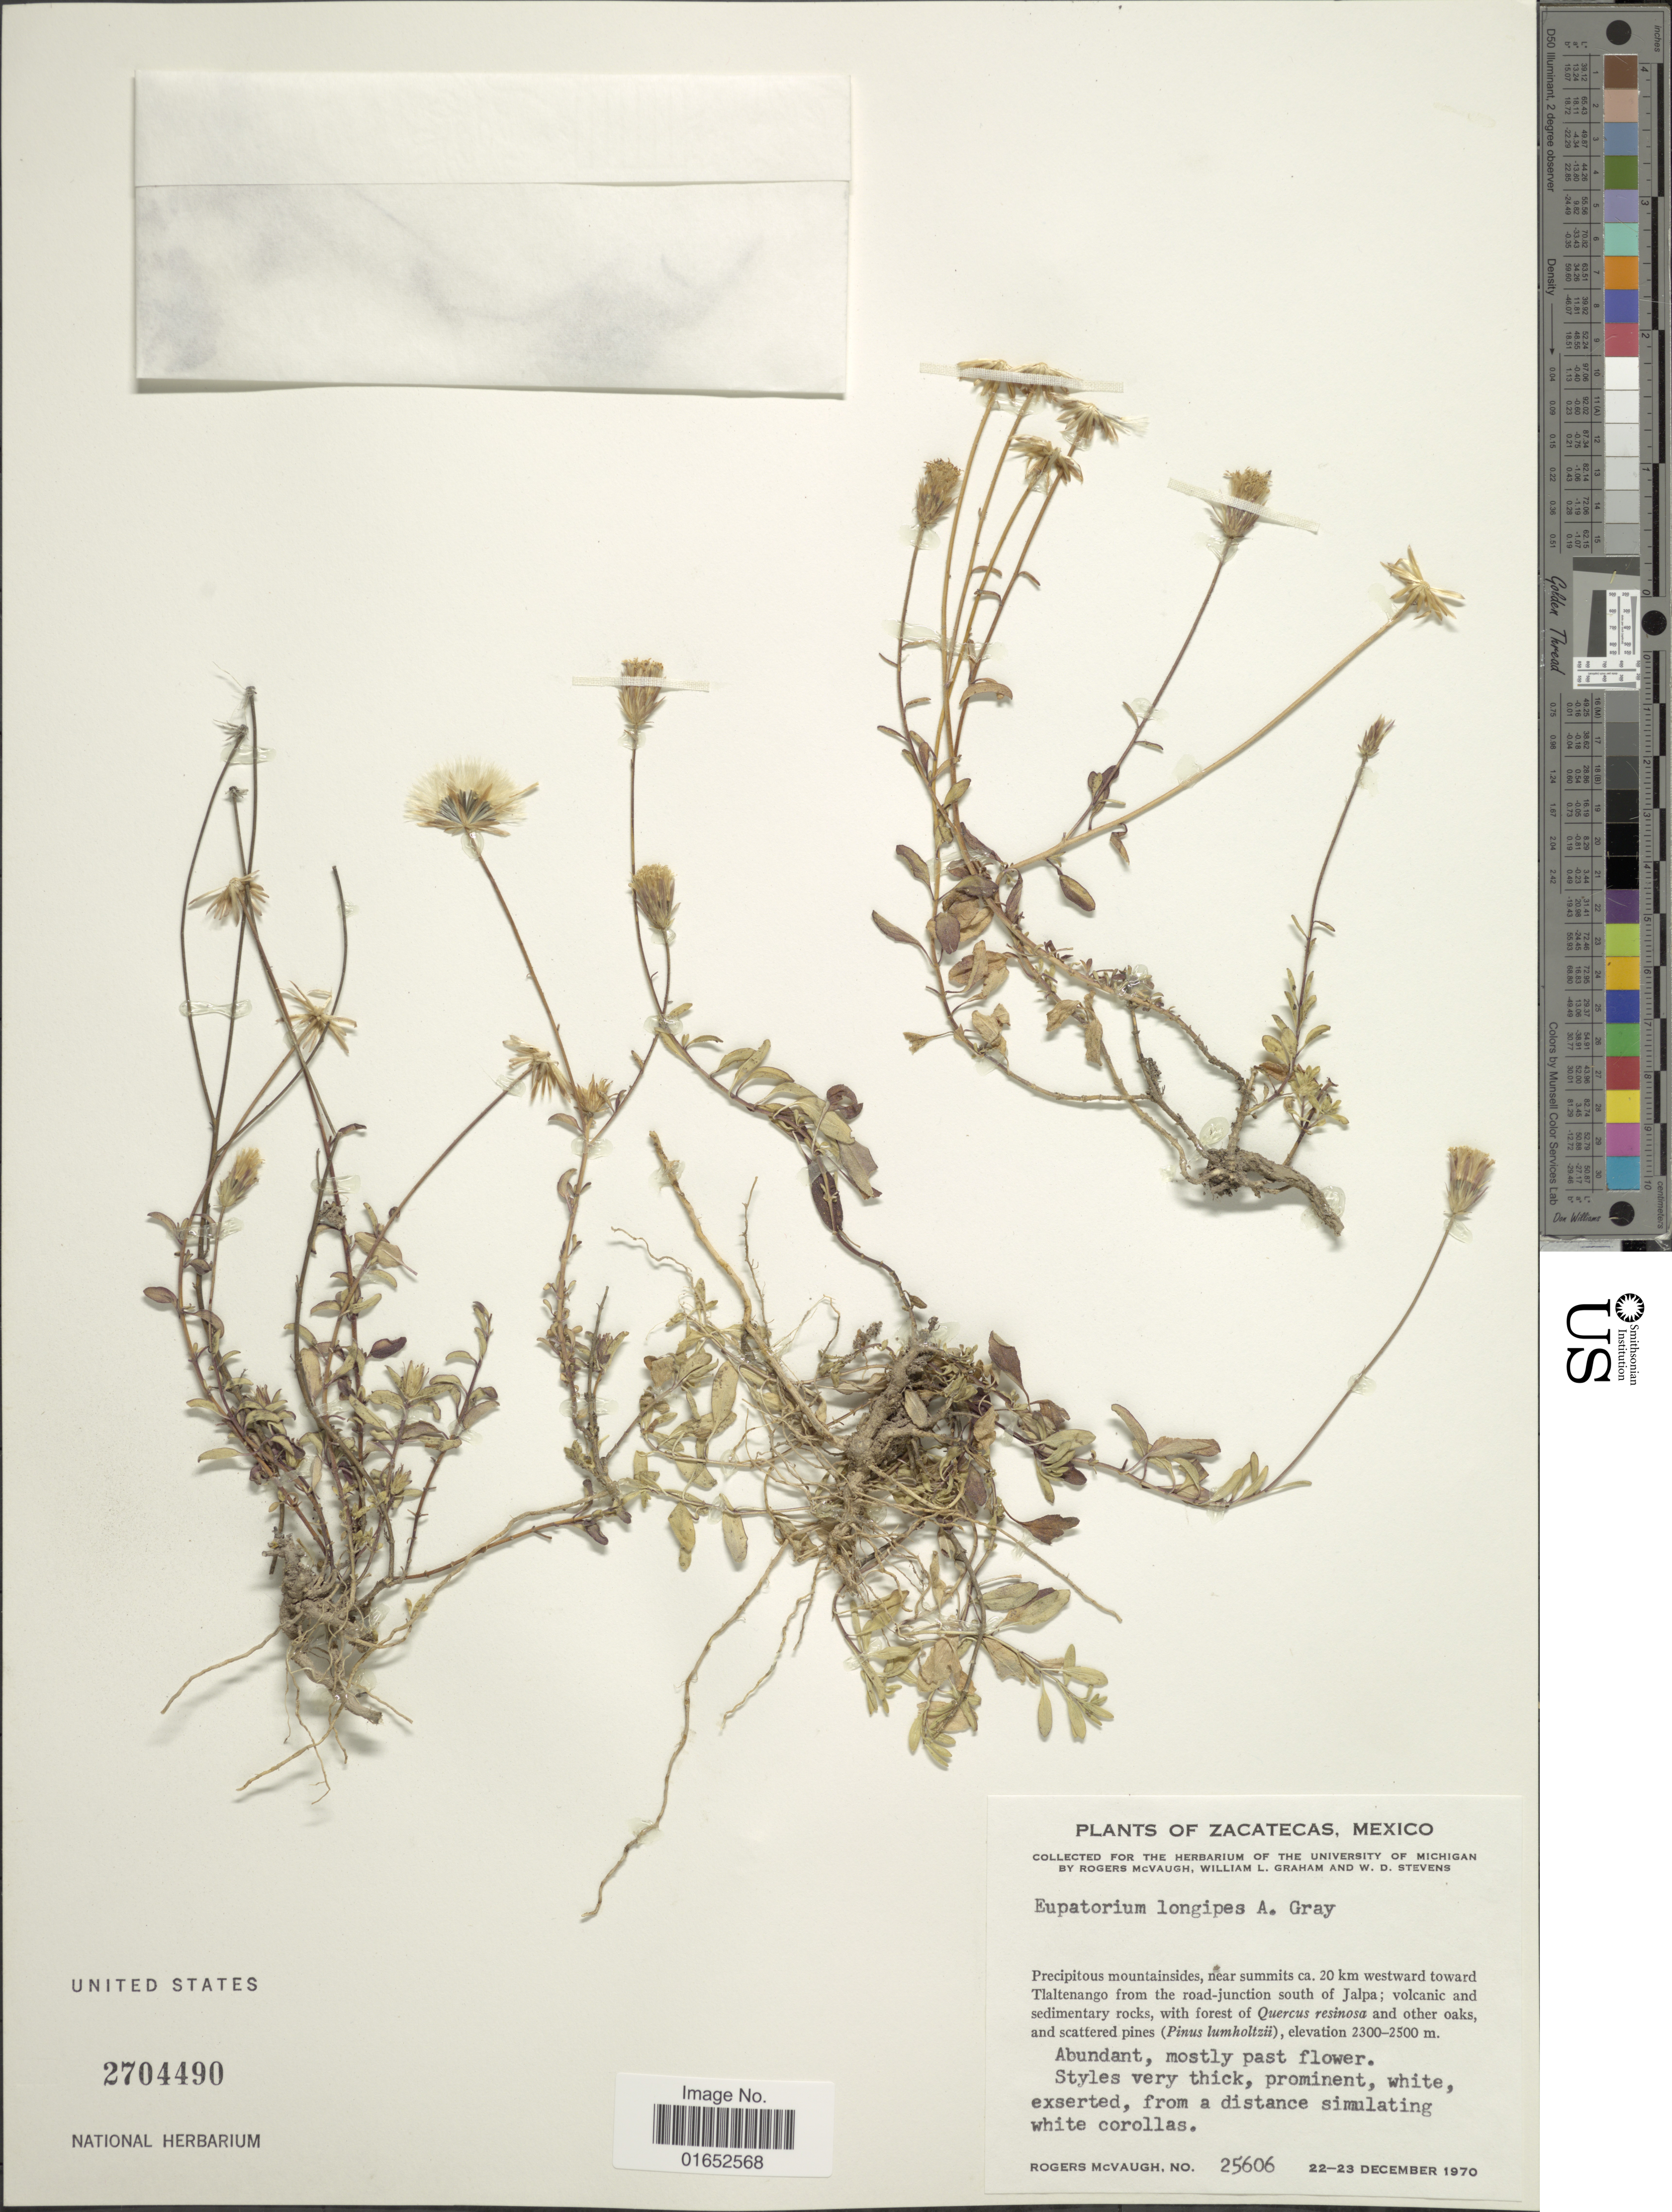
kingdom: Plantae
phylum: Tracheophyta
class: Magnoliopsida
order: Asterales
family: Asteraceae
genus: Phanerostylis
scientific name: Phanerostylis pedunculosa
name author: (DC.) R.M. King & H. Rob.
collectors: R. McVaugh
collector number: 25606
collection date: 1970-12-22/1970-12-23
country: Mexico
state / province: Zacatecas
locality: Precipitous mountainsides, near summits ca. 20 km westward toward Tlaltenango from the road-junction south of Jalpa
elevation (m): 2300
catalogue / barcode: US 2704490